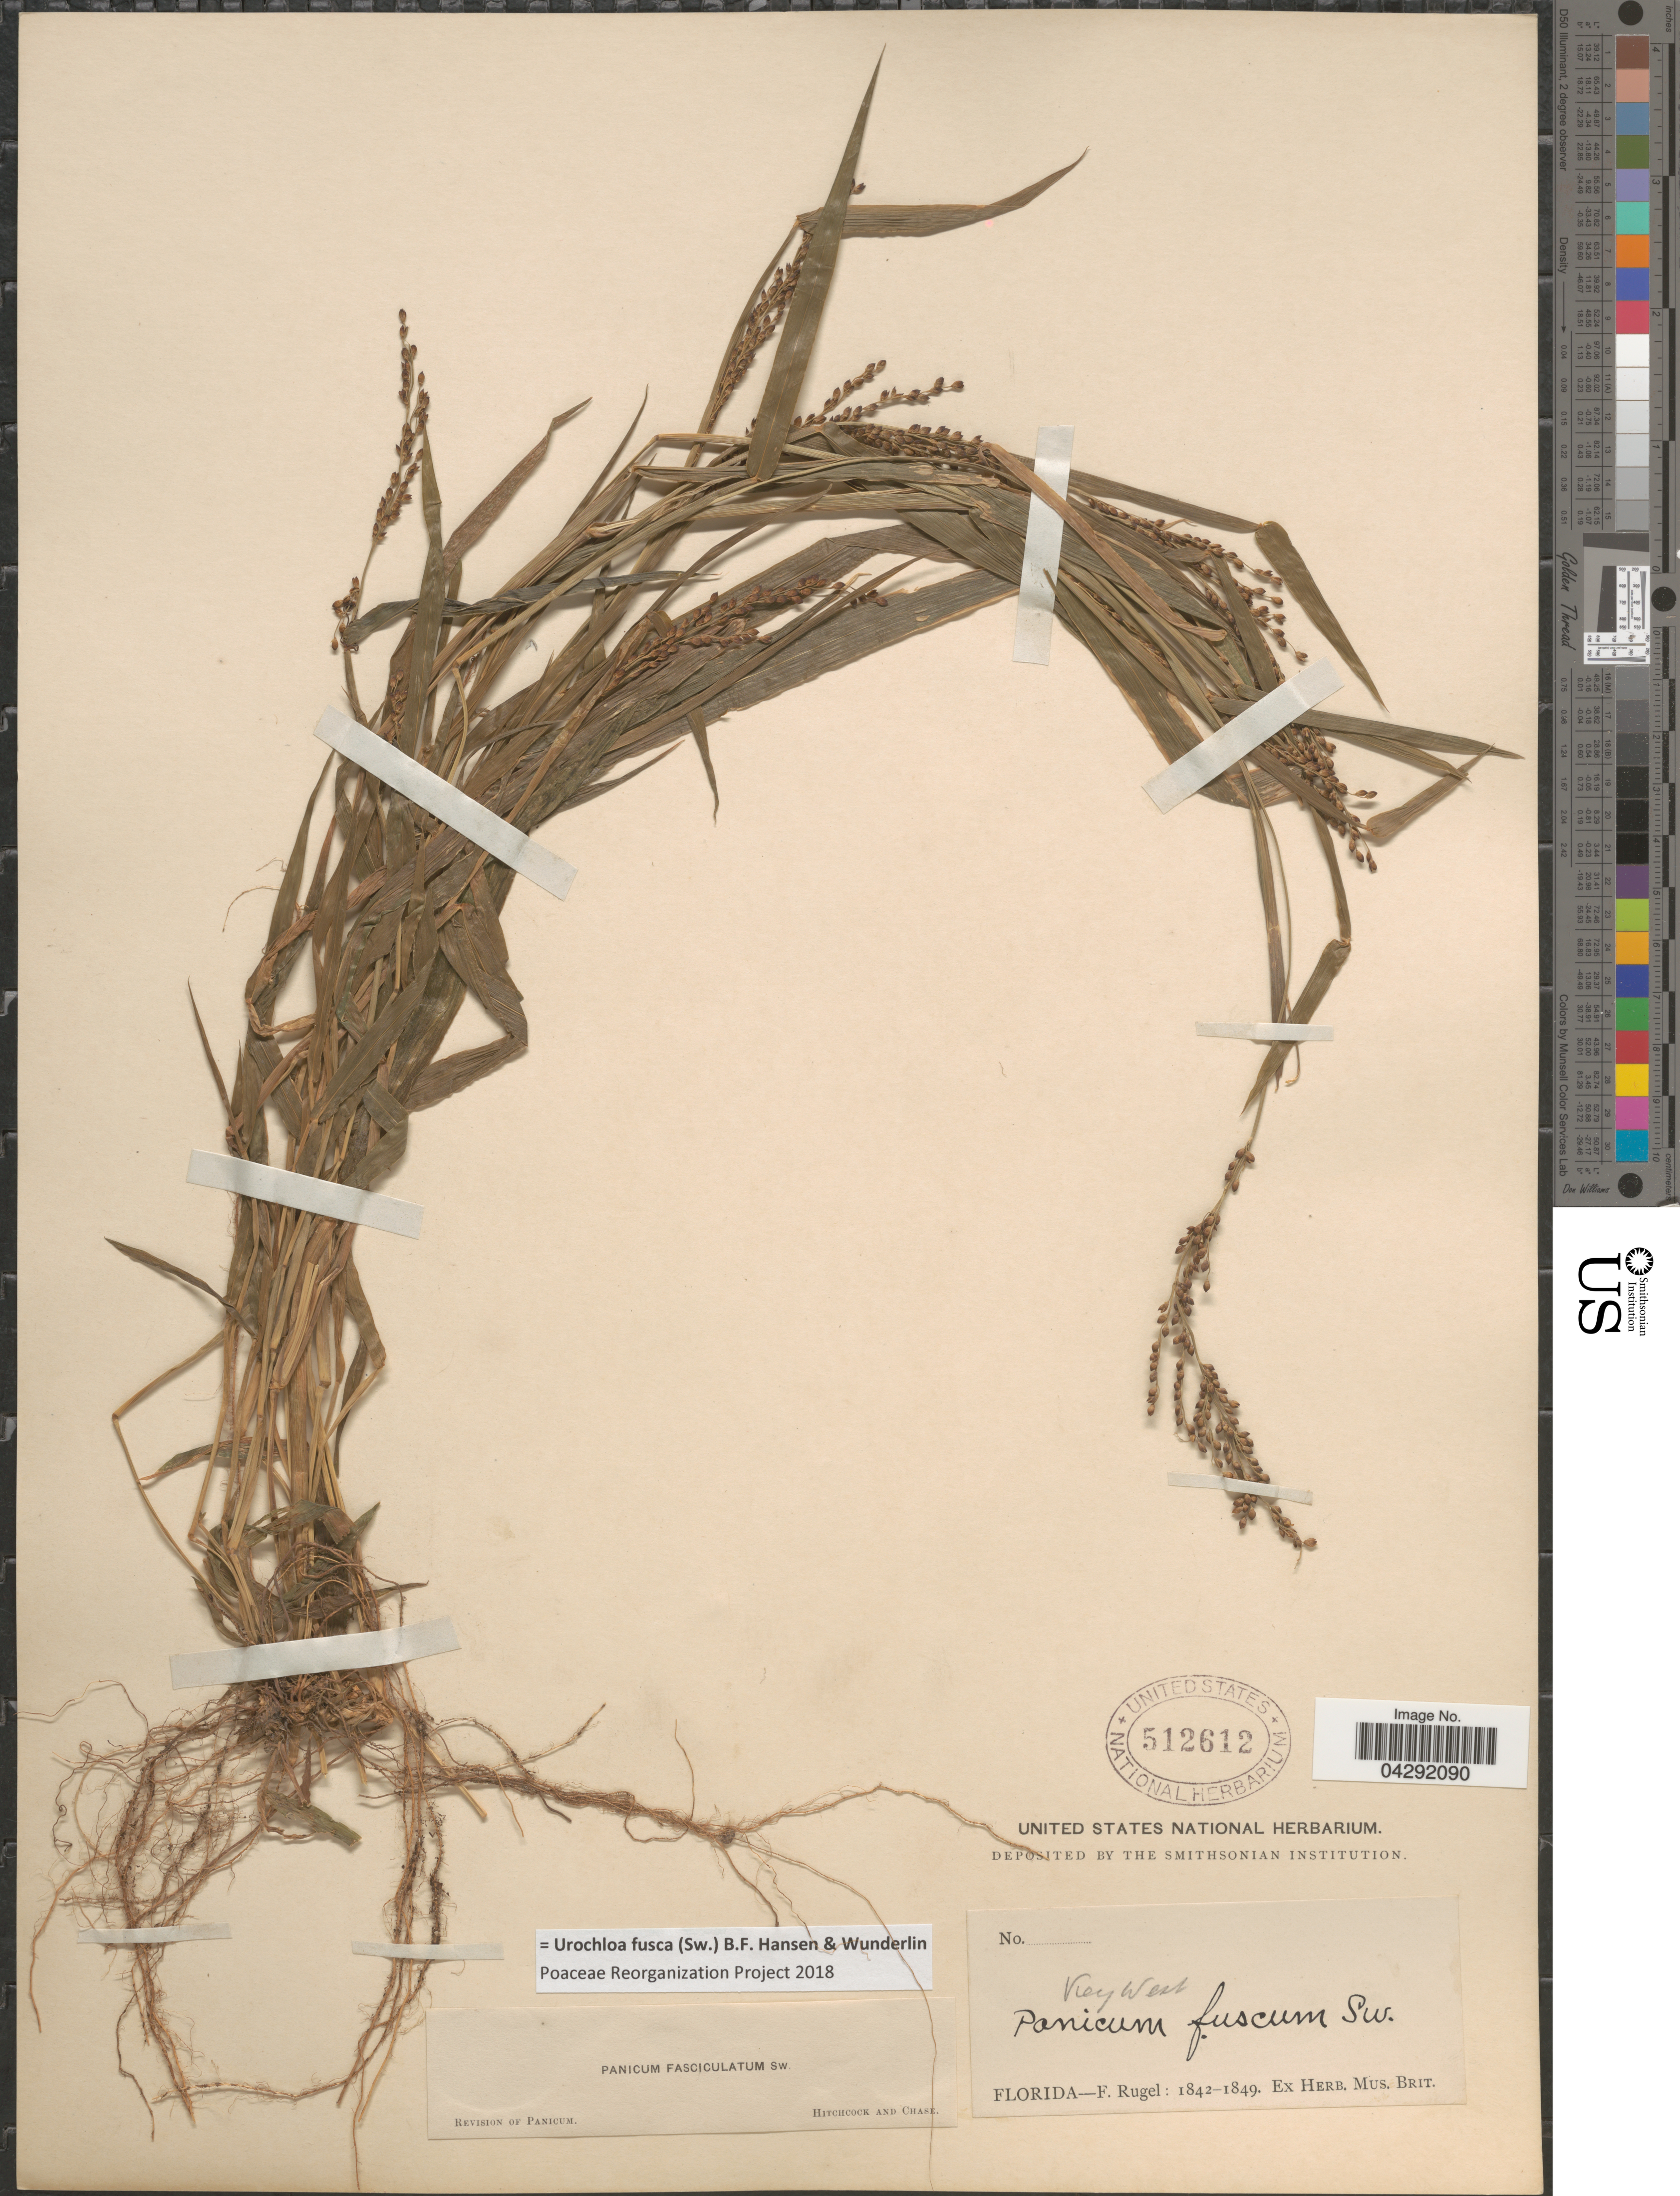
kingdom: Plantae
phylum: Tracheophyta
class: Liliopsida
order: Poales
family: Poaceae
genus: Urochloa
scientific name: Urochloa fusca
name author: (Sw.) B.F. Hansen & Wunderlin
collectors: F. Rugel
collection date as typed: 1849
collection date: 1842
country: United States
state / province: Florida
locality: Key West.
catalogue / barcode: US 512612